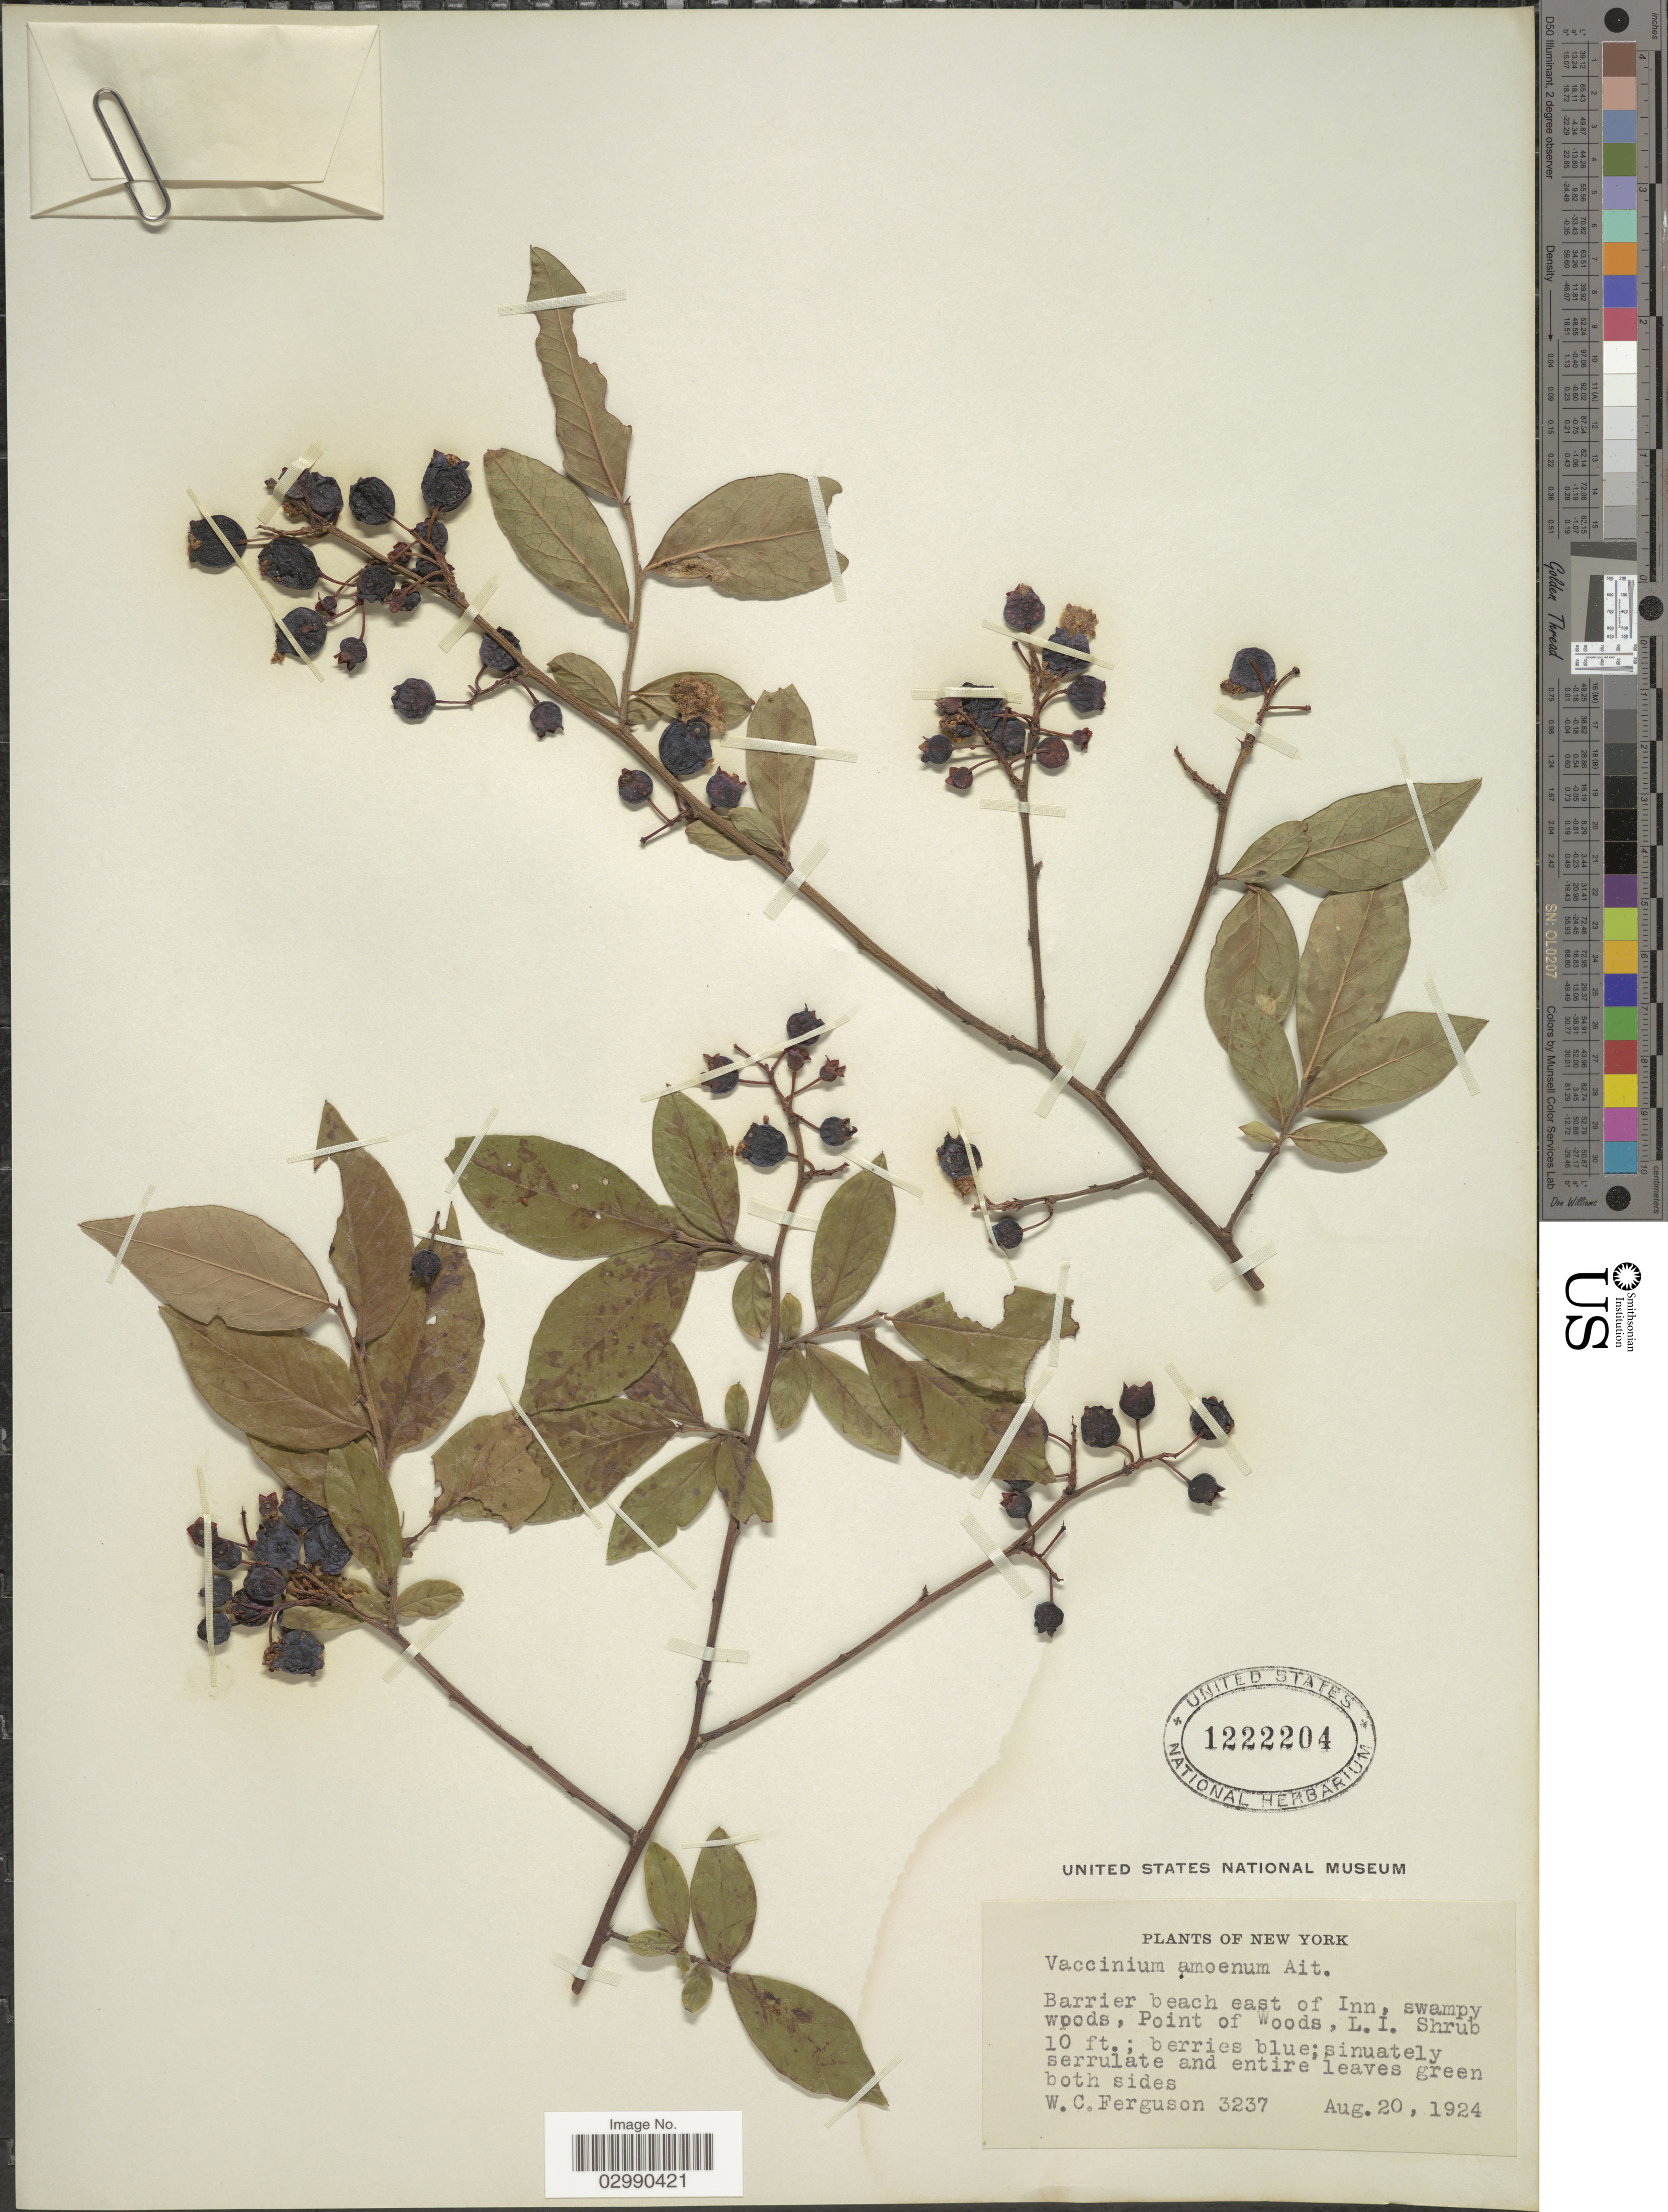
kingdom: Plantae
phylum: Tracheophyta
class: Magnoliopsida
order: Ericales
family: Ericaceae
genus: Vaccinium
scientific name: Vaccinium vicinum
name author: E.P. Bicknell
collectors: W. Ferguson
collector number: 3237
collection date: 1924-08-20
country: United States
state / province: New York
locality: Point of Woods, L.I.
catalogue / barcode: US 1222204